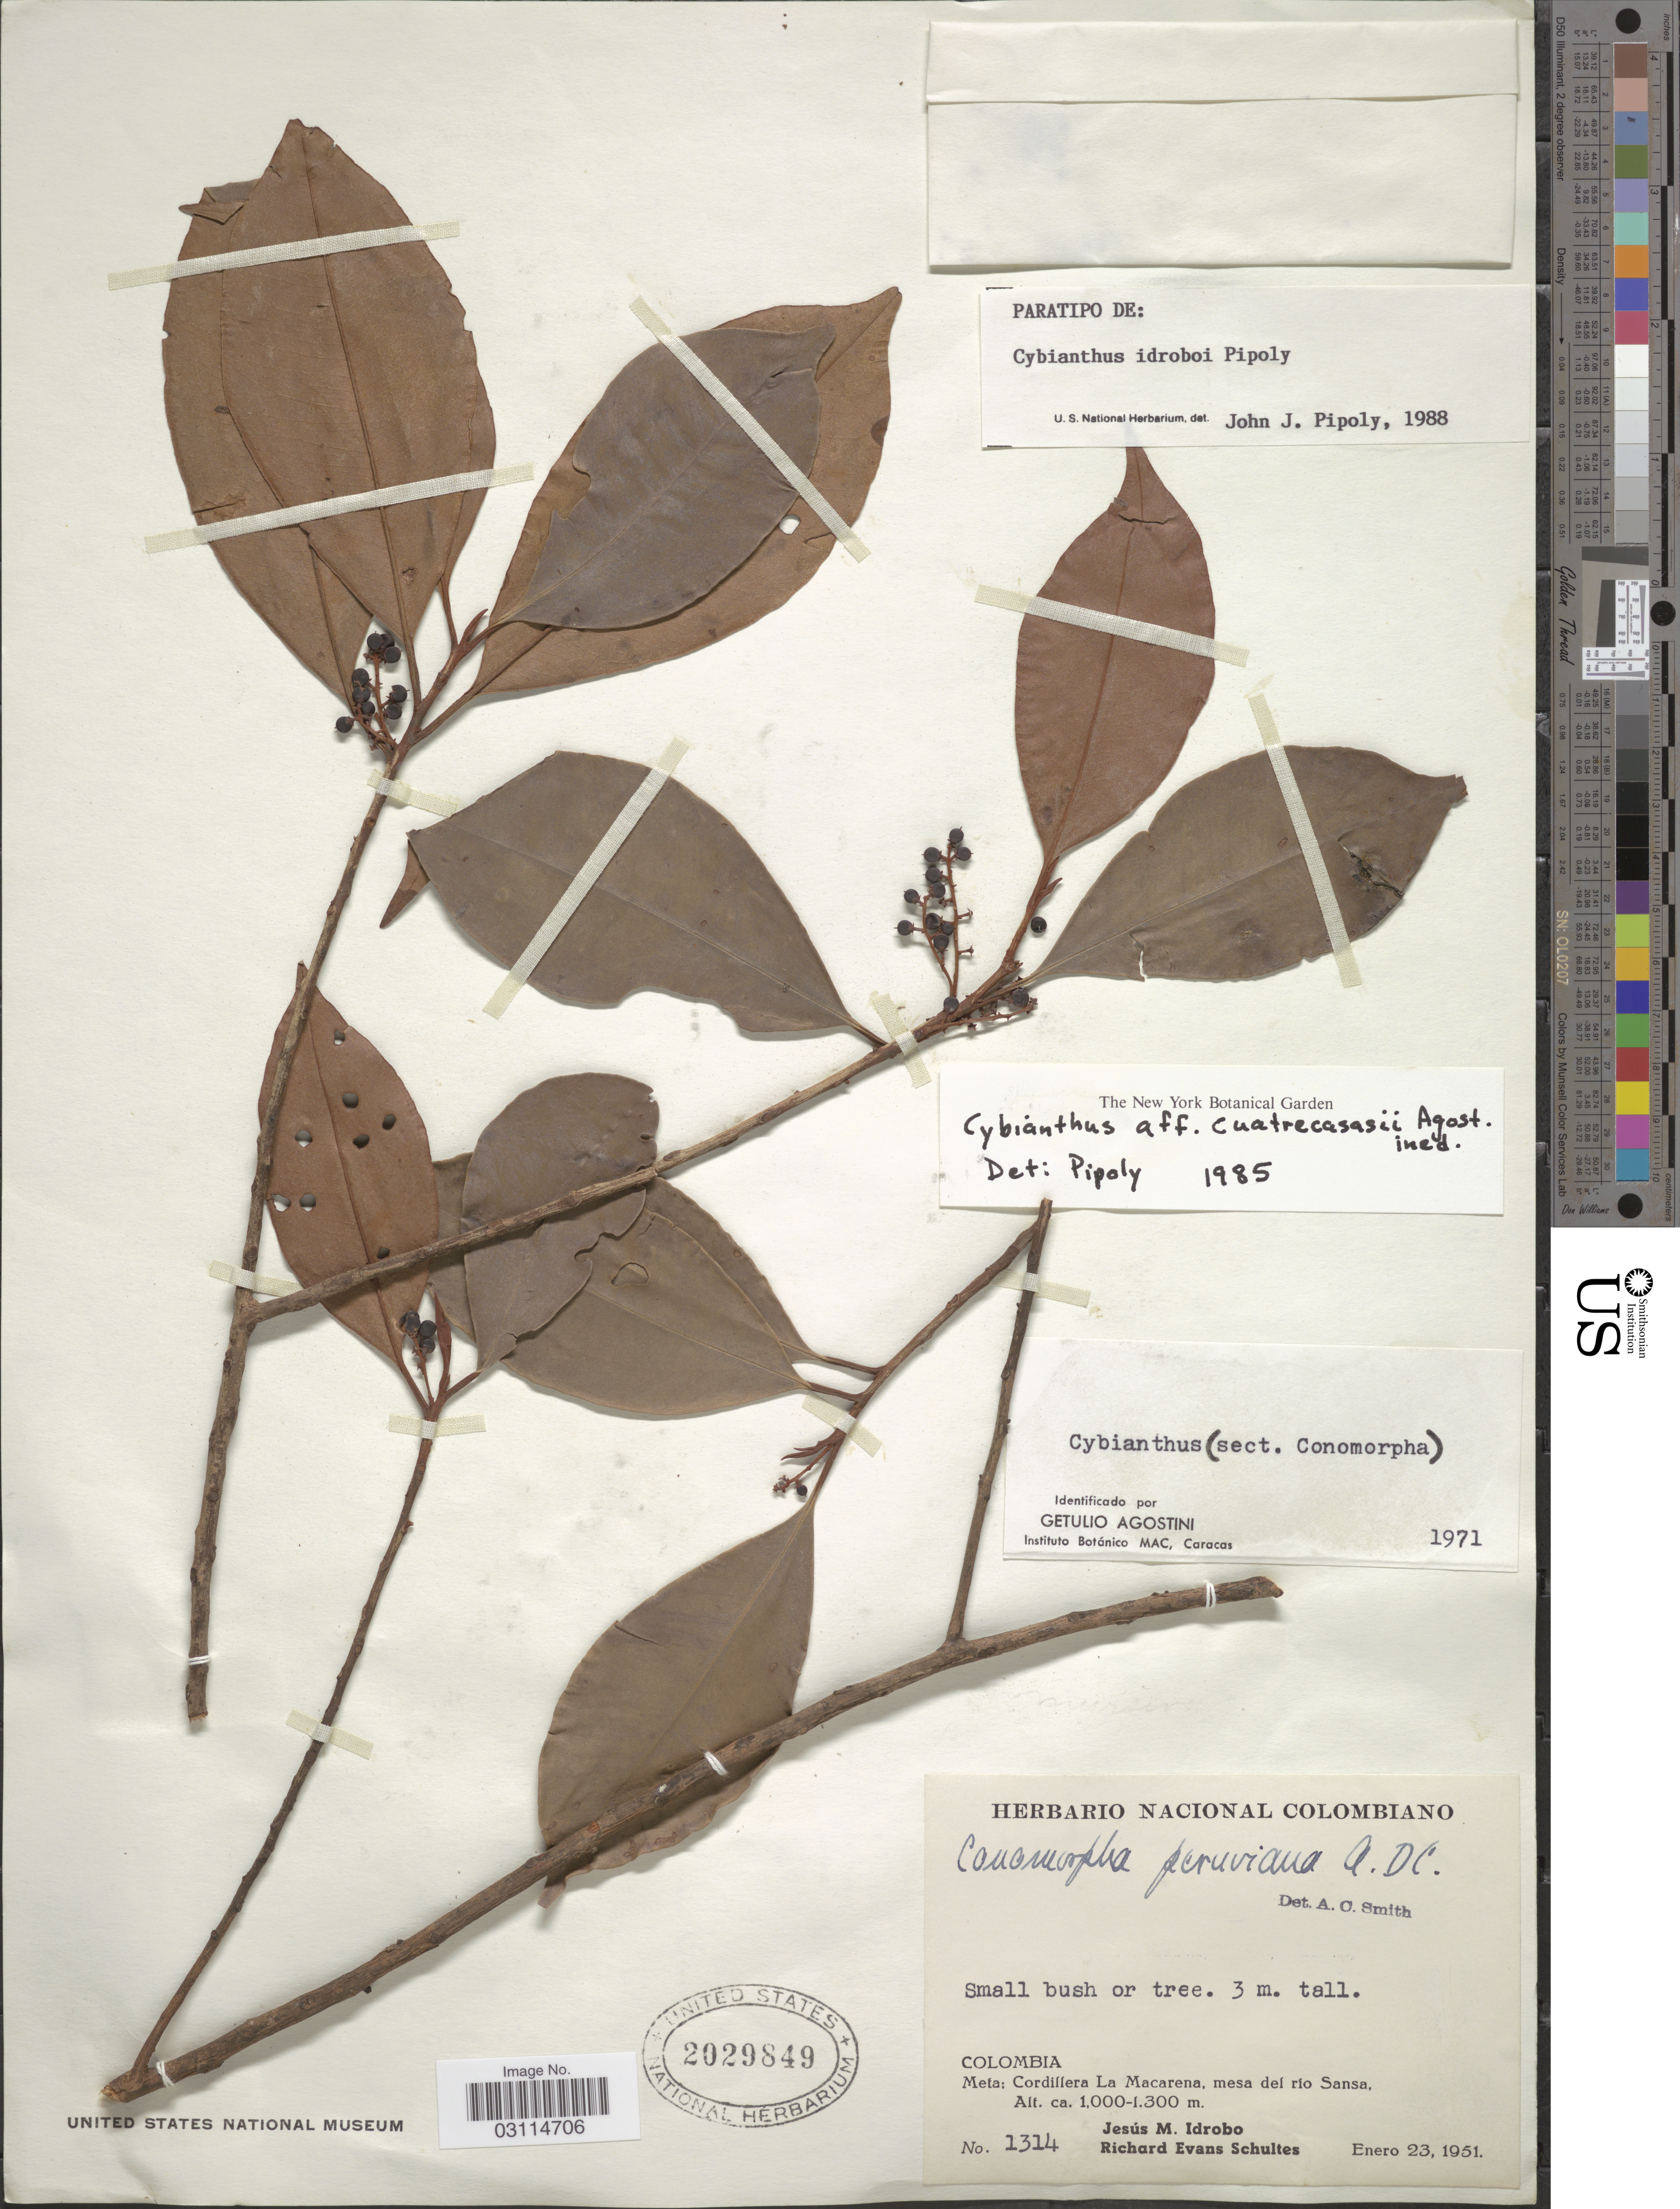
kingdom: Plantae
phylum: Tracheophyta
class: Magnoliopsida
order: Ericales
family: Primulaceae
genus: Cybianthus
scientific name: Cybianthus idroboi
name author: Pipoly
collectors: J. M. Idrobo & R. E. Schultes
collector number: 1314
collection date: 1951-01-23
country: Colombia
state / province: Meta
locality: Cordillera La Macarena, mesa del rio Sansa.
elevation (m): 1000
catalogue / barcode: US 2029849